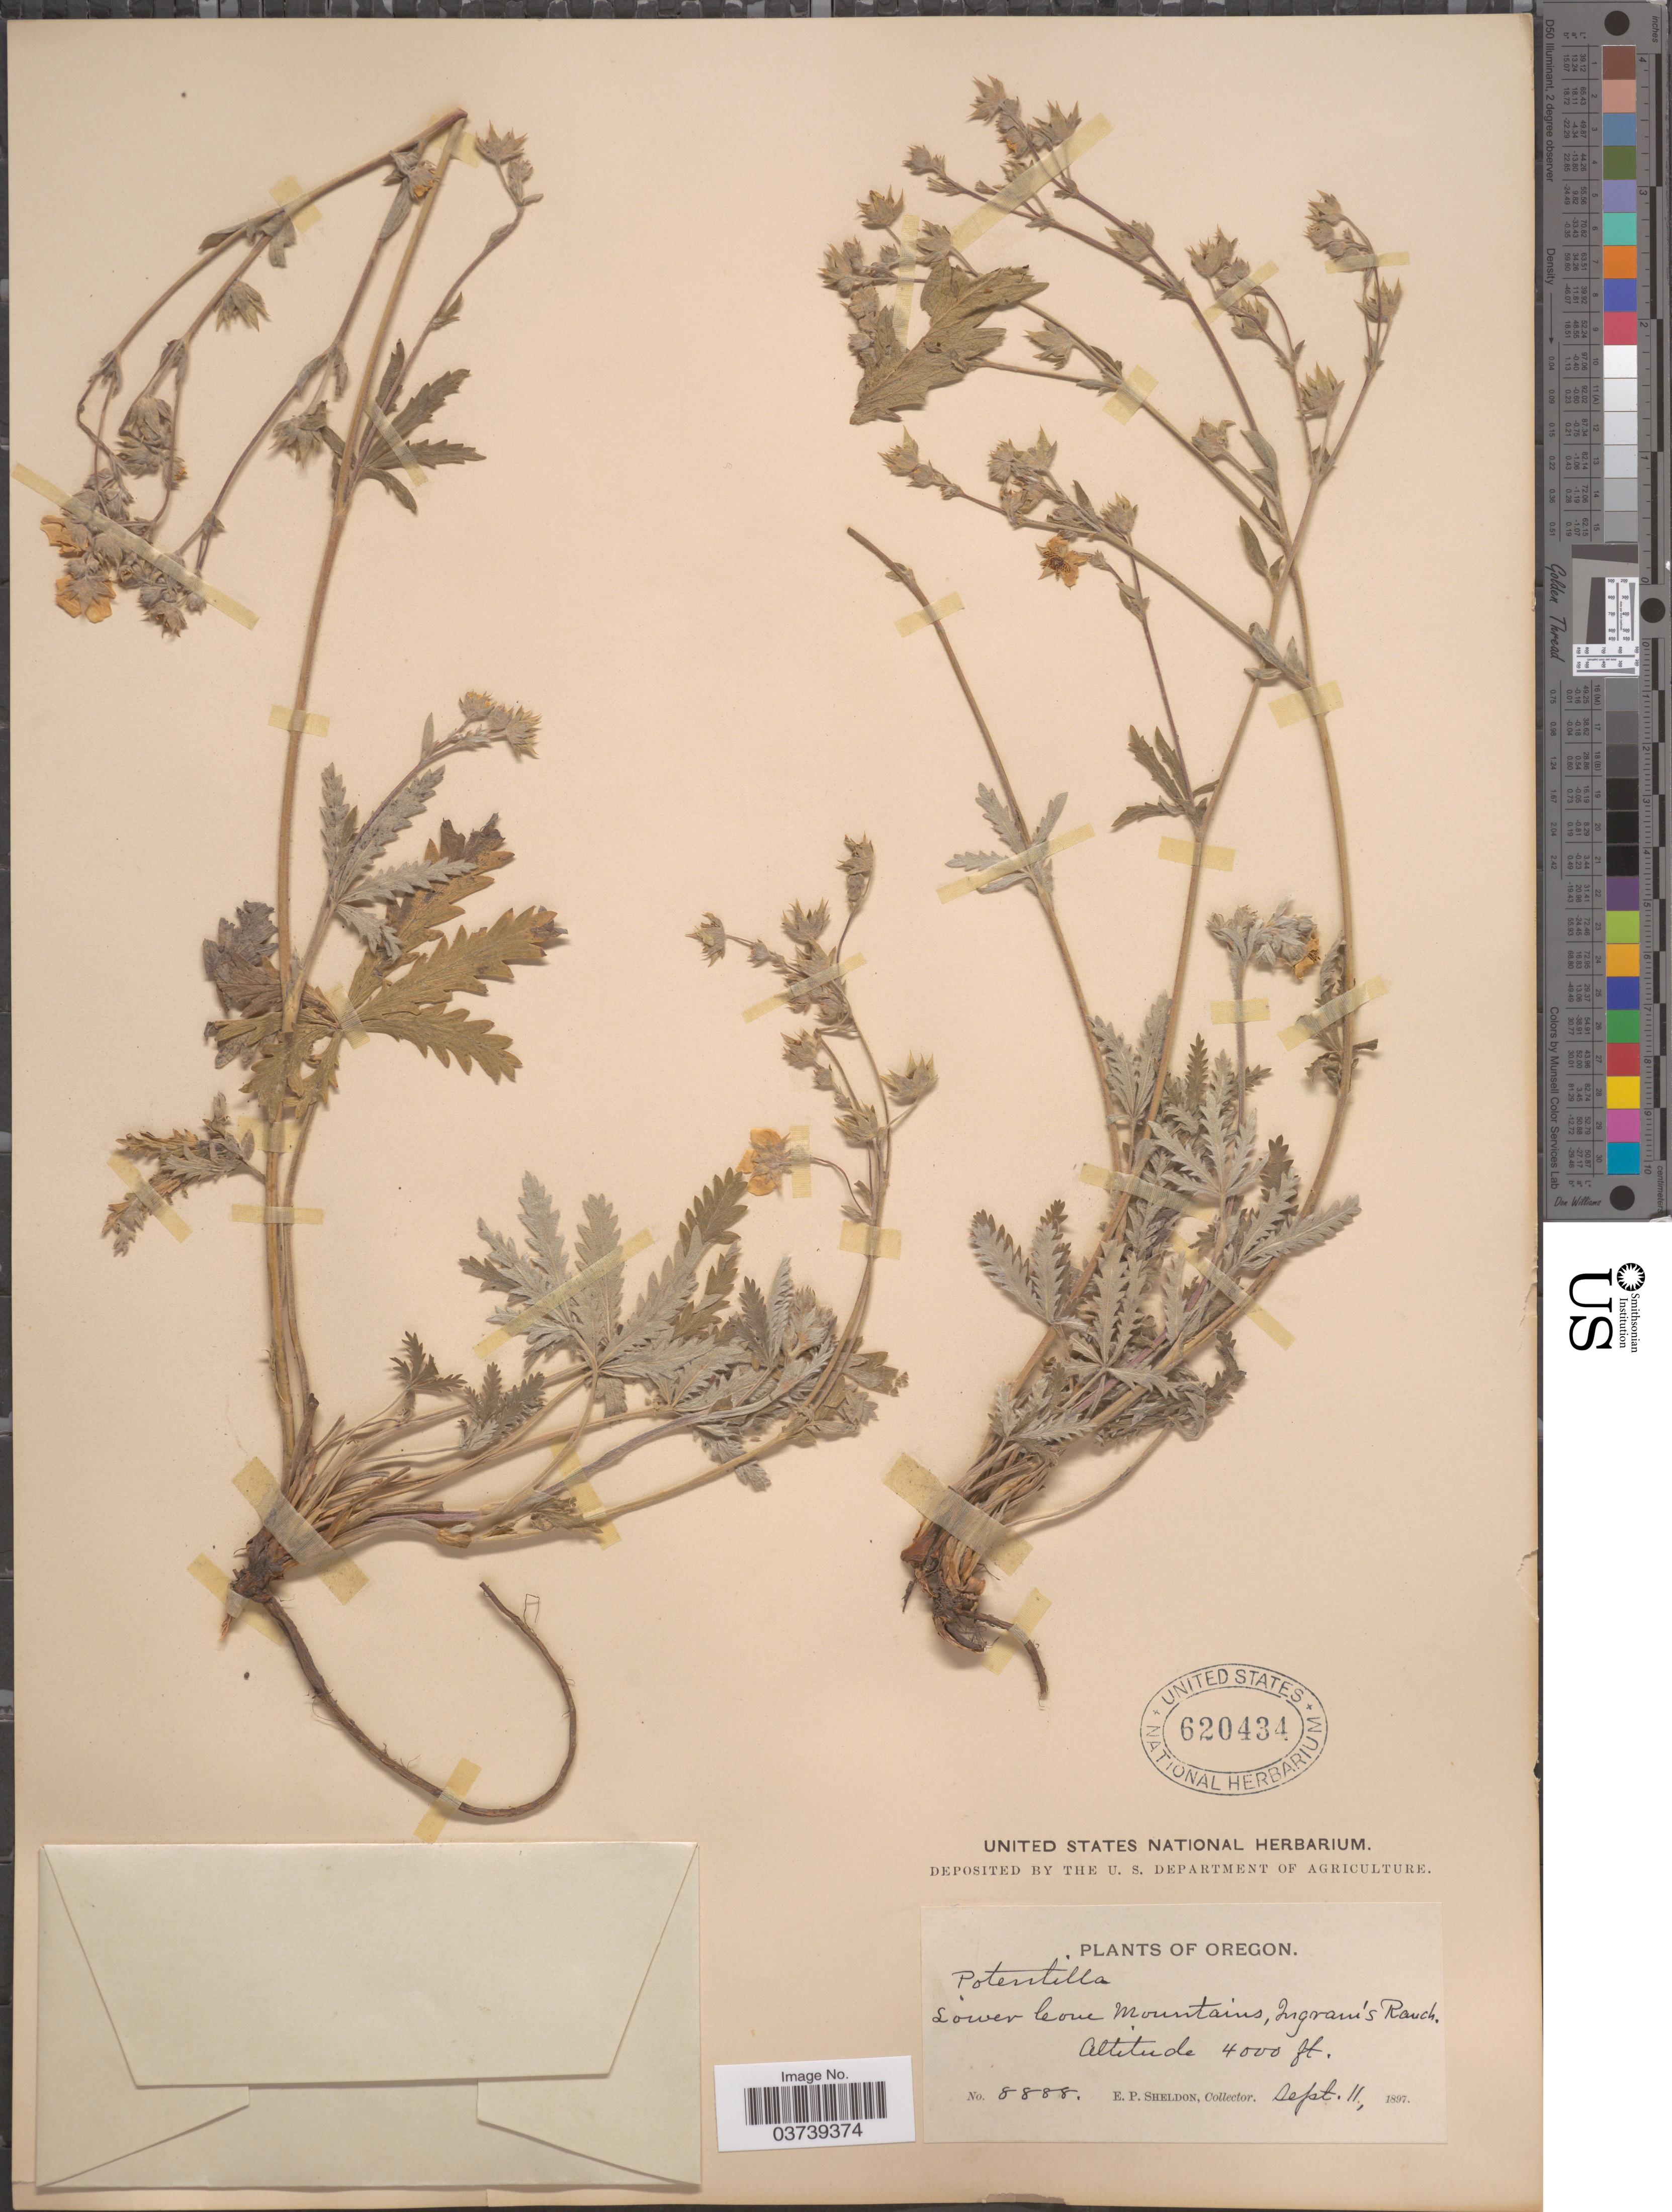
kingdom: Plantae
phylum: Tracheophyta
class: Magnoliopsida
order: Rosales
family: Rosaceae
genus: Potentilla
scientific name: Potentilla sp.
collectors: E. P. Sheldon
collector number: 8888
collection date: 1897-09-11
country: United States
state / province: Oregon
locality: Lower Cove Mountains, Ingram's Ranch.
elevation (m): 1219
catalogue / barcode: US 620434